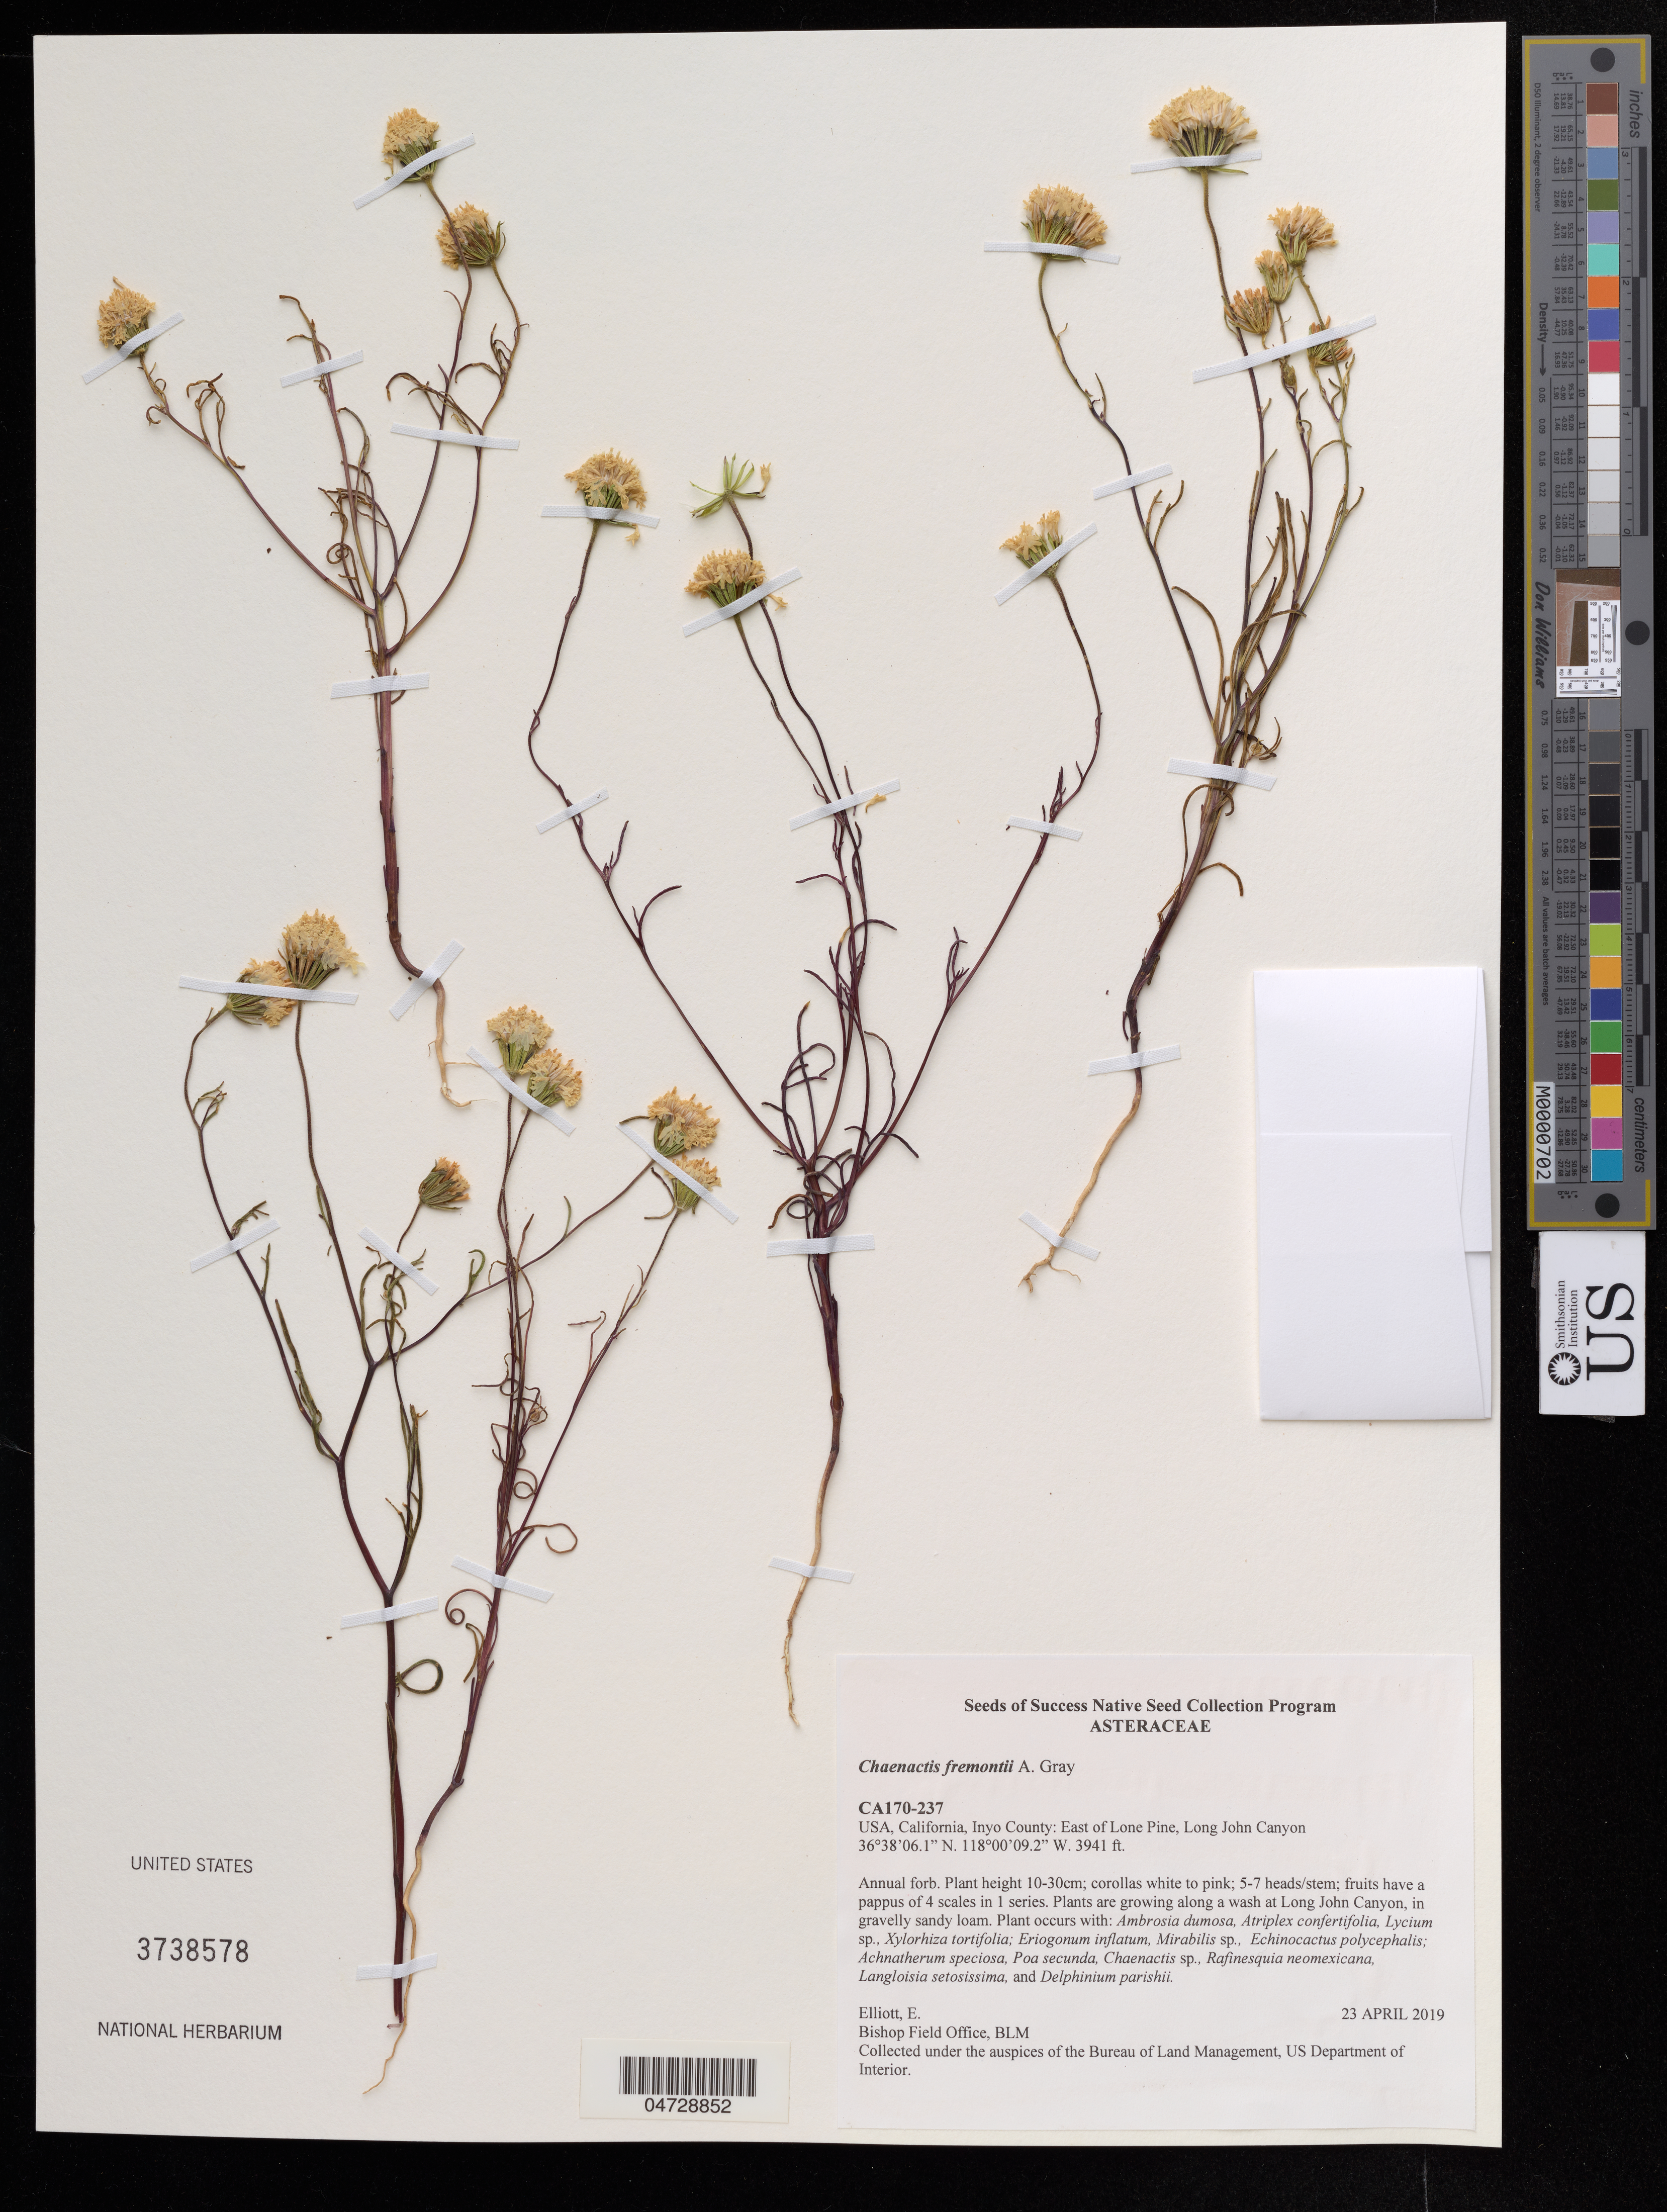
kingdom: Plantae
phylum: Tracheophyta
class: Magnoliopsida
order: Asterales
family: Asteraceae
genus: Chaenactis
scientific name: Chaenactis fremontii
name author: A. Gray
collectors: E. Elliott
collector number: CA170-237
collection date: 2019-04-23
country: United States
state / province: California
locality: Inyo County: East of Lone Pine, Long John Canyon.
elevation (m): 1201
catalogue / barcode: US 3738578